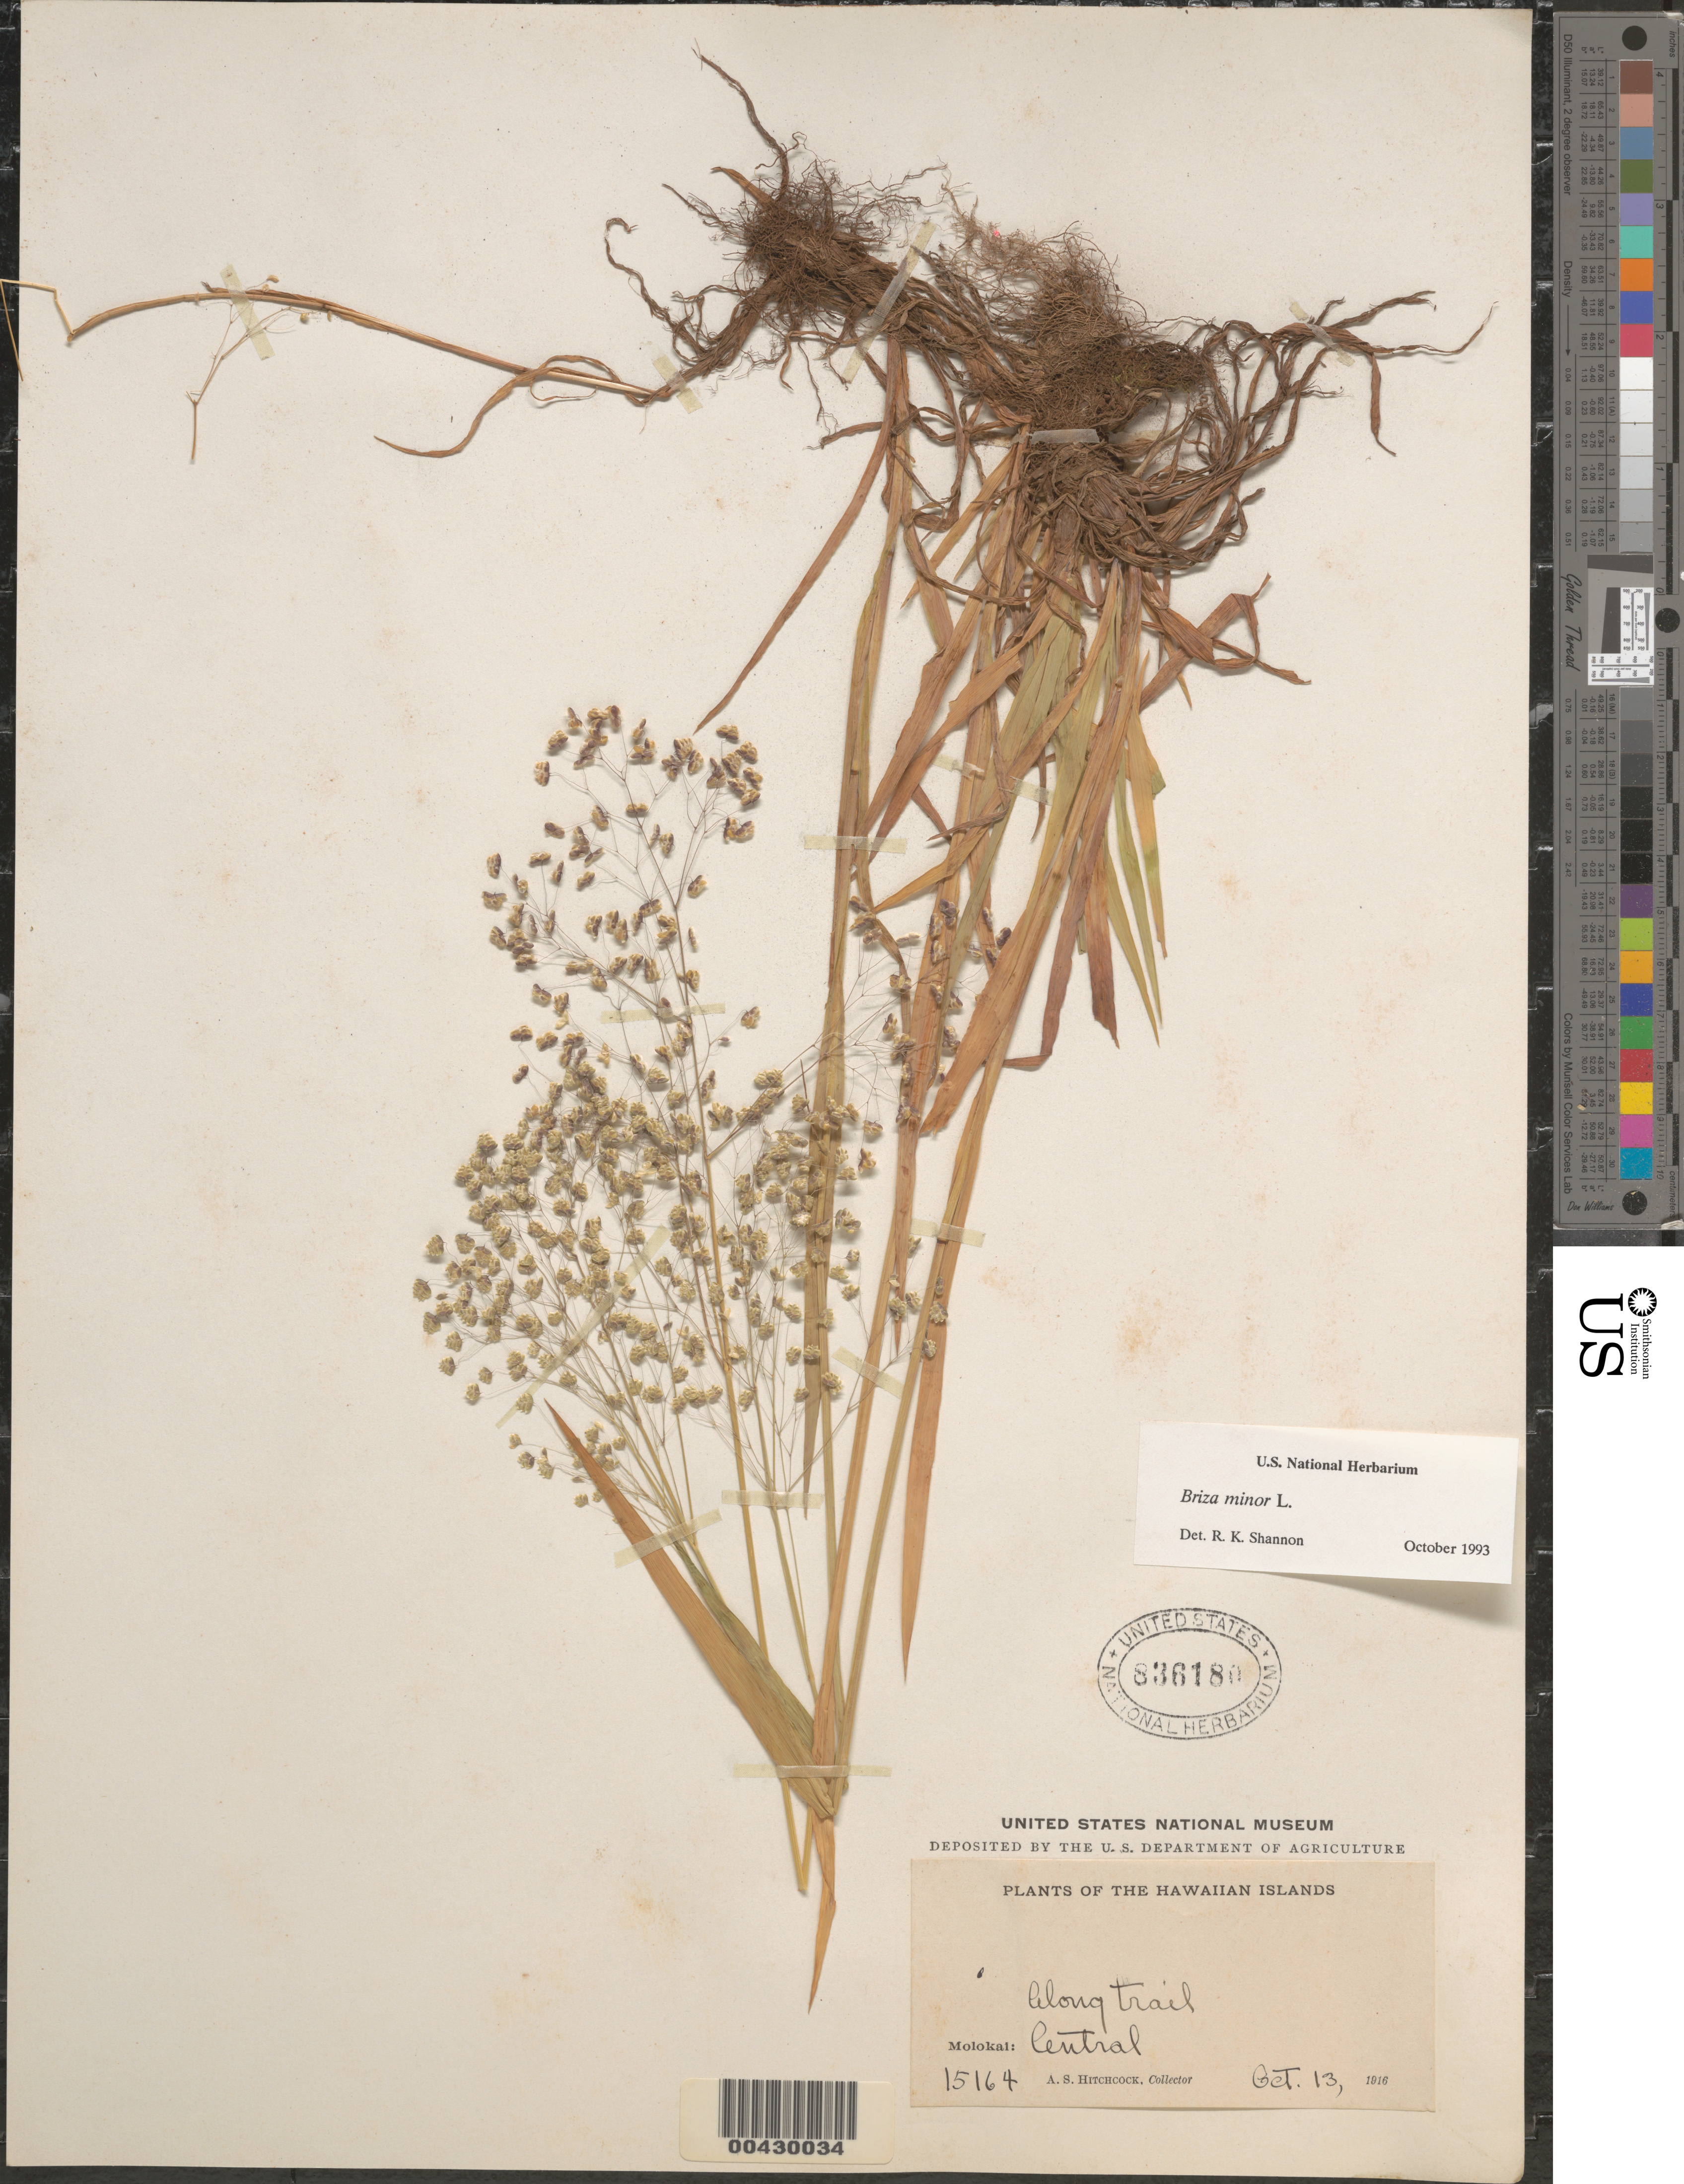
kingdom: Plantae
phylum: Tracheophyta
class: Liliopsida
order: Poales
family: Poaceae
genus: Briza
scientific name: Briza minor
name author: L.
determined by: Shannon, R. K., (UNITED STATES)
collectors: A. S. Hitchcock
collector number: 15164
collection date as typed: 13 Oct 1916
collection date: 1916-10-13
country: United States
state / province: Hawaii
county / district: Maui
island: Moloka'i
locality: Central Molokai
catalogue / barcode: US 836180